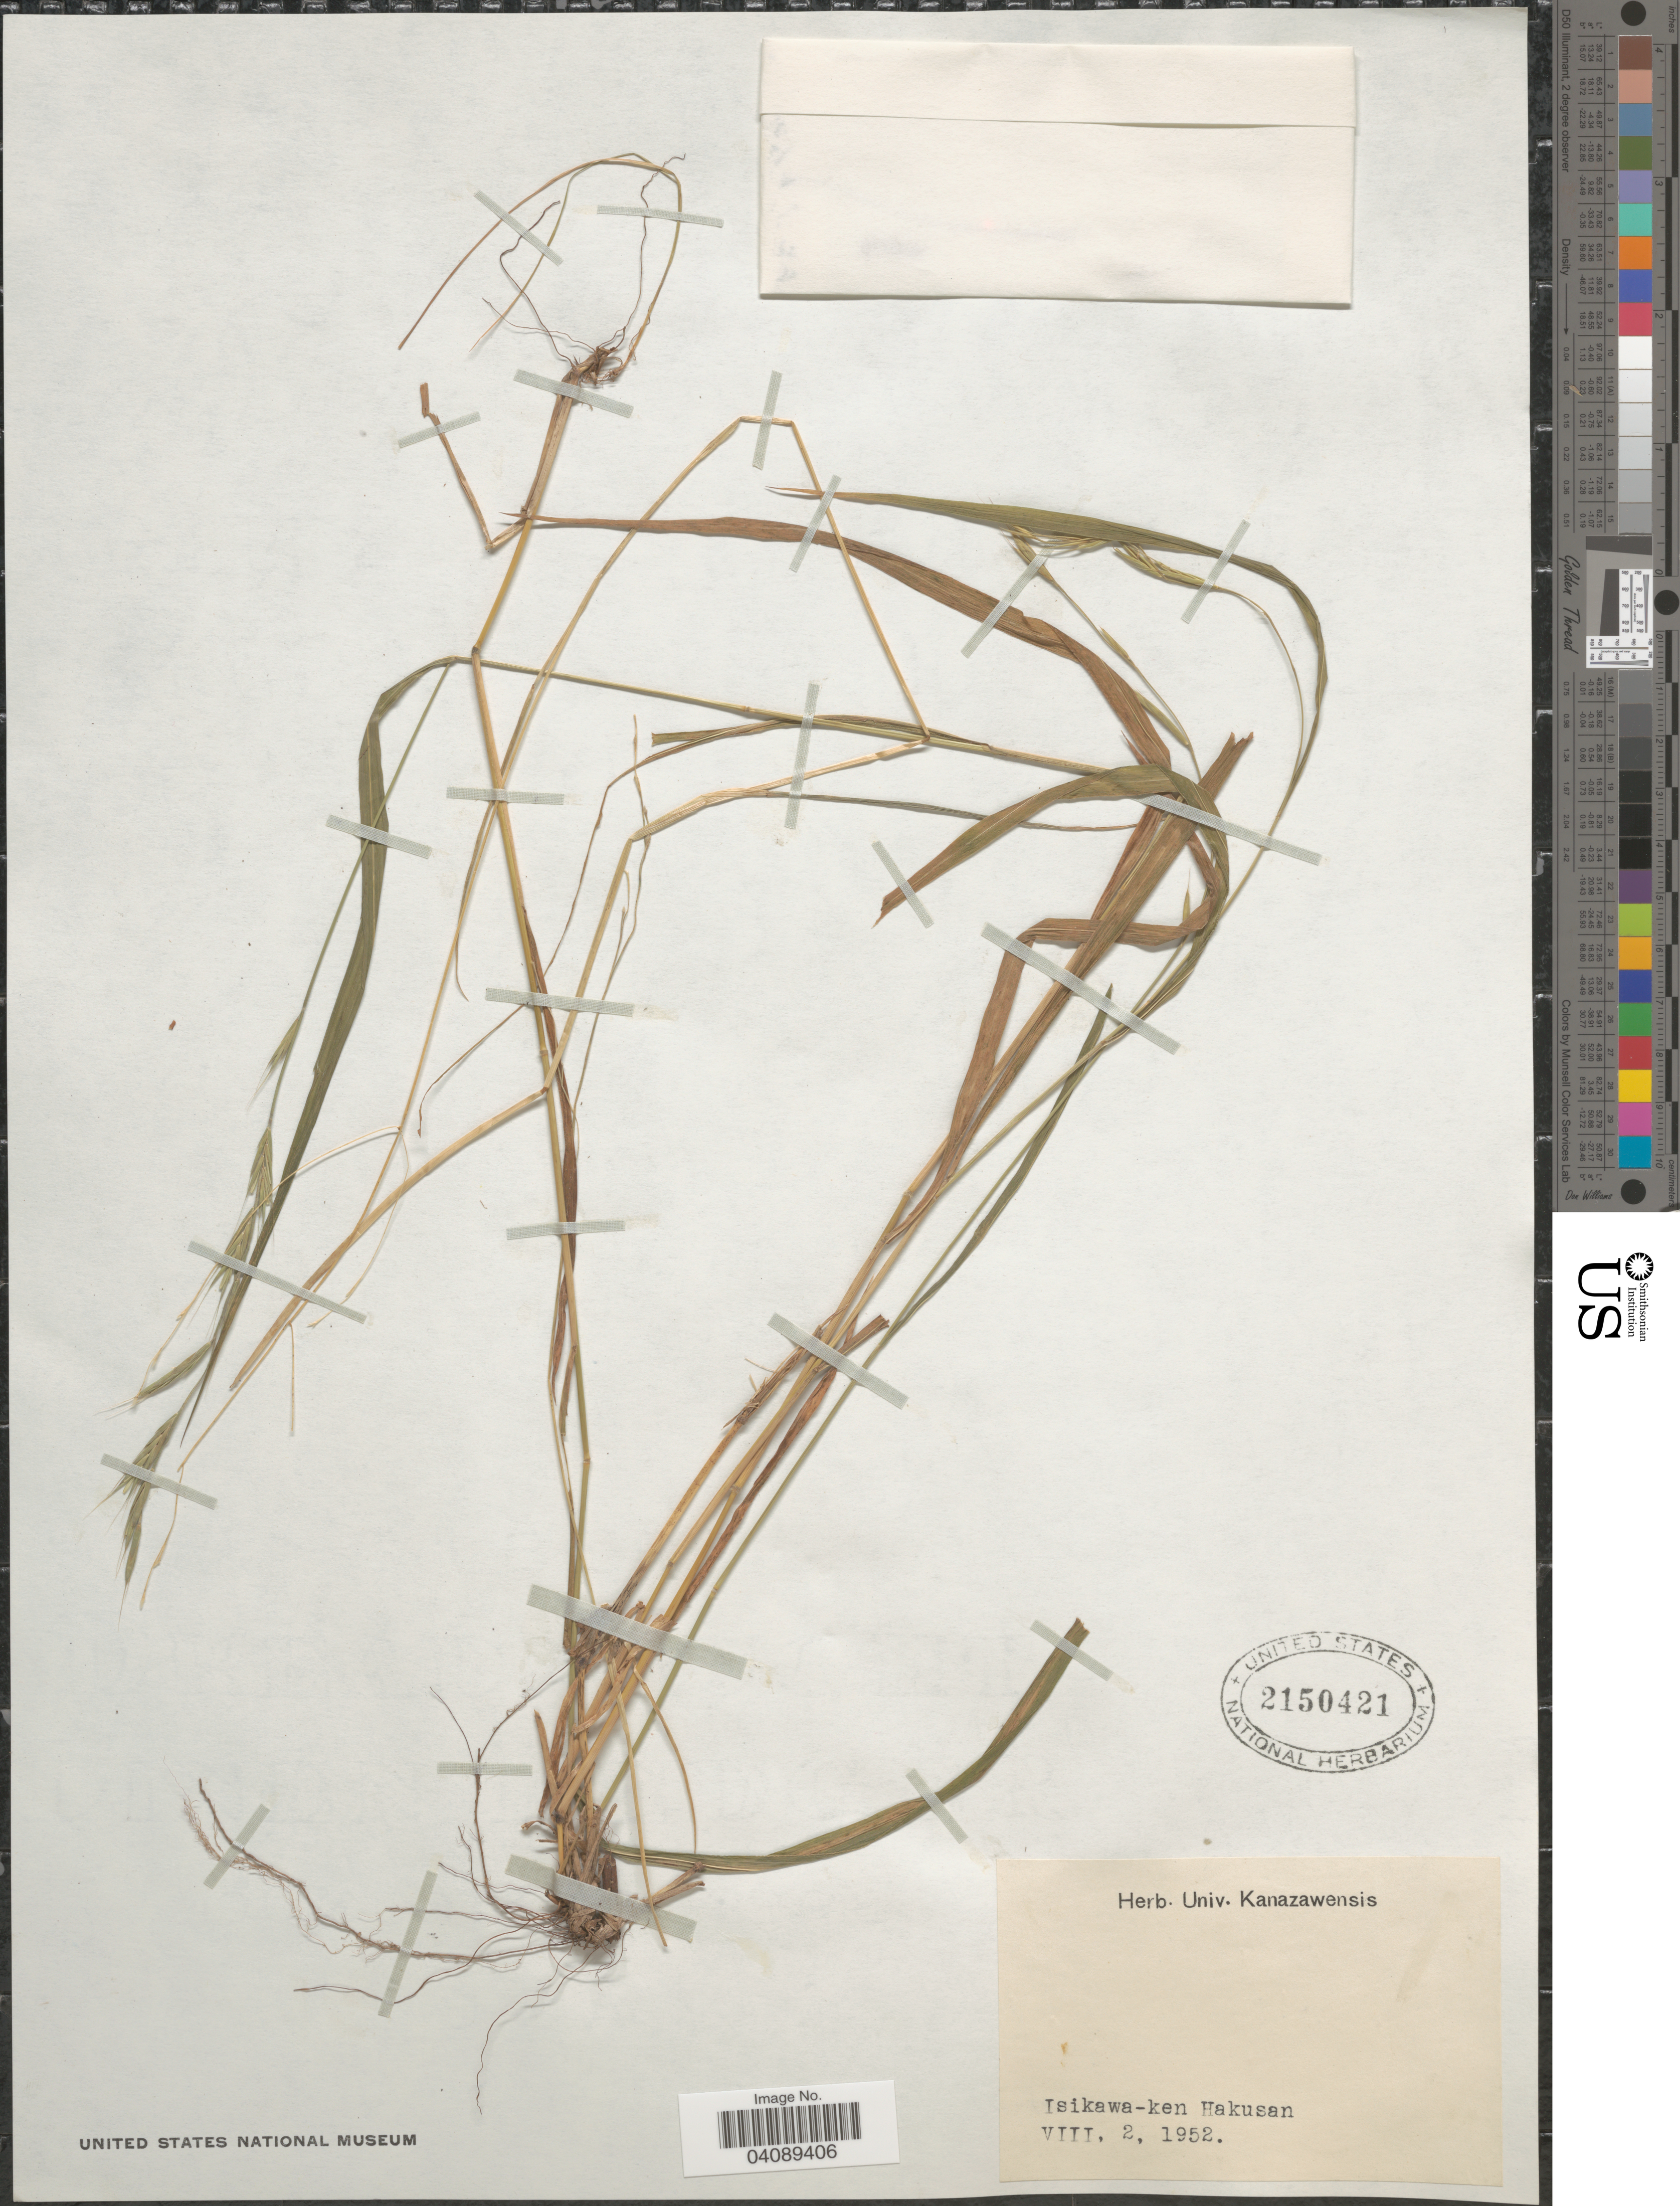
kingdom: Plantae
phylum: Tracheophyta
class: Liliopsida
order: Poales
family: Poaceae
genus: Bromus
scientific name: Bromus sp.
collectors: Ex Herb. Univ. Kanazawensis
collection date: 1952-08-02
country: Japan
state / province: Isikawa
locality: Isikawa-ken Hakusan.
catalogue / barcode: US 2150421